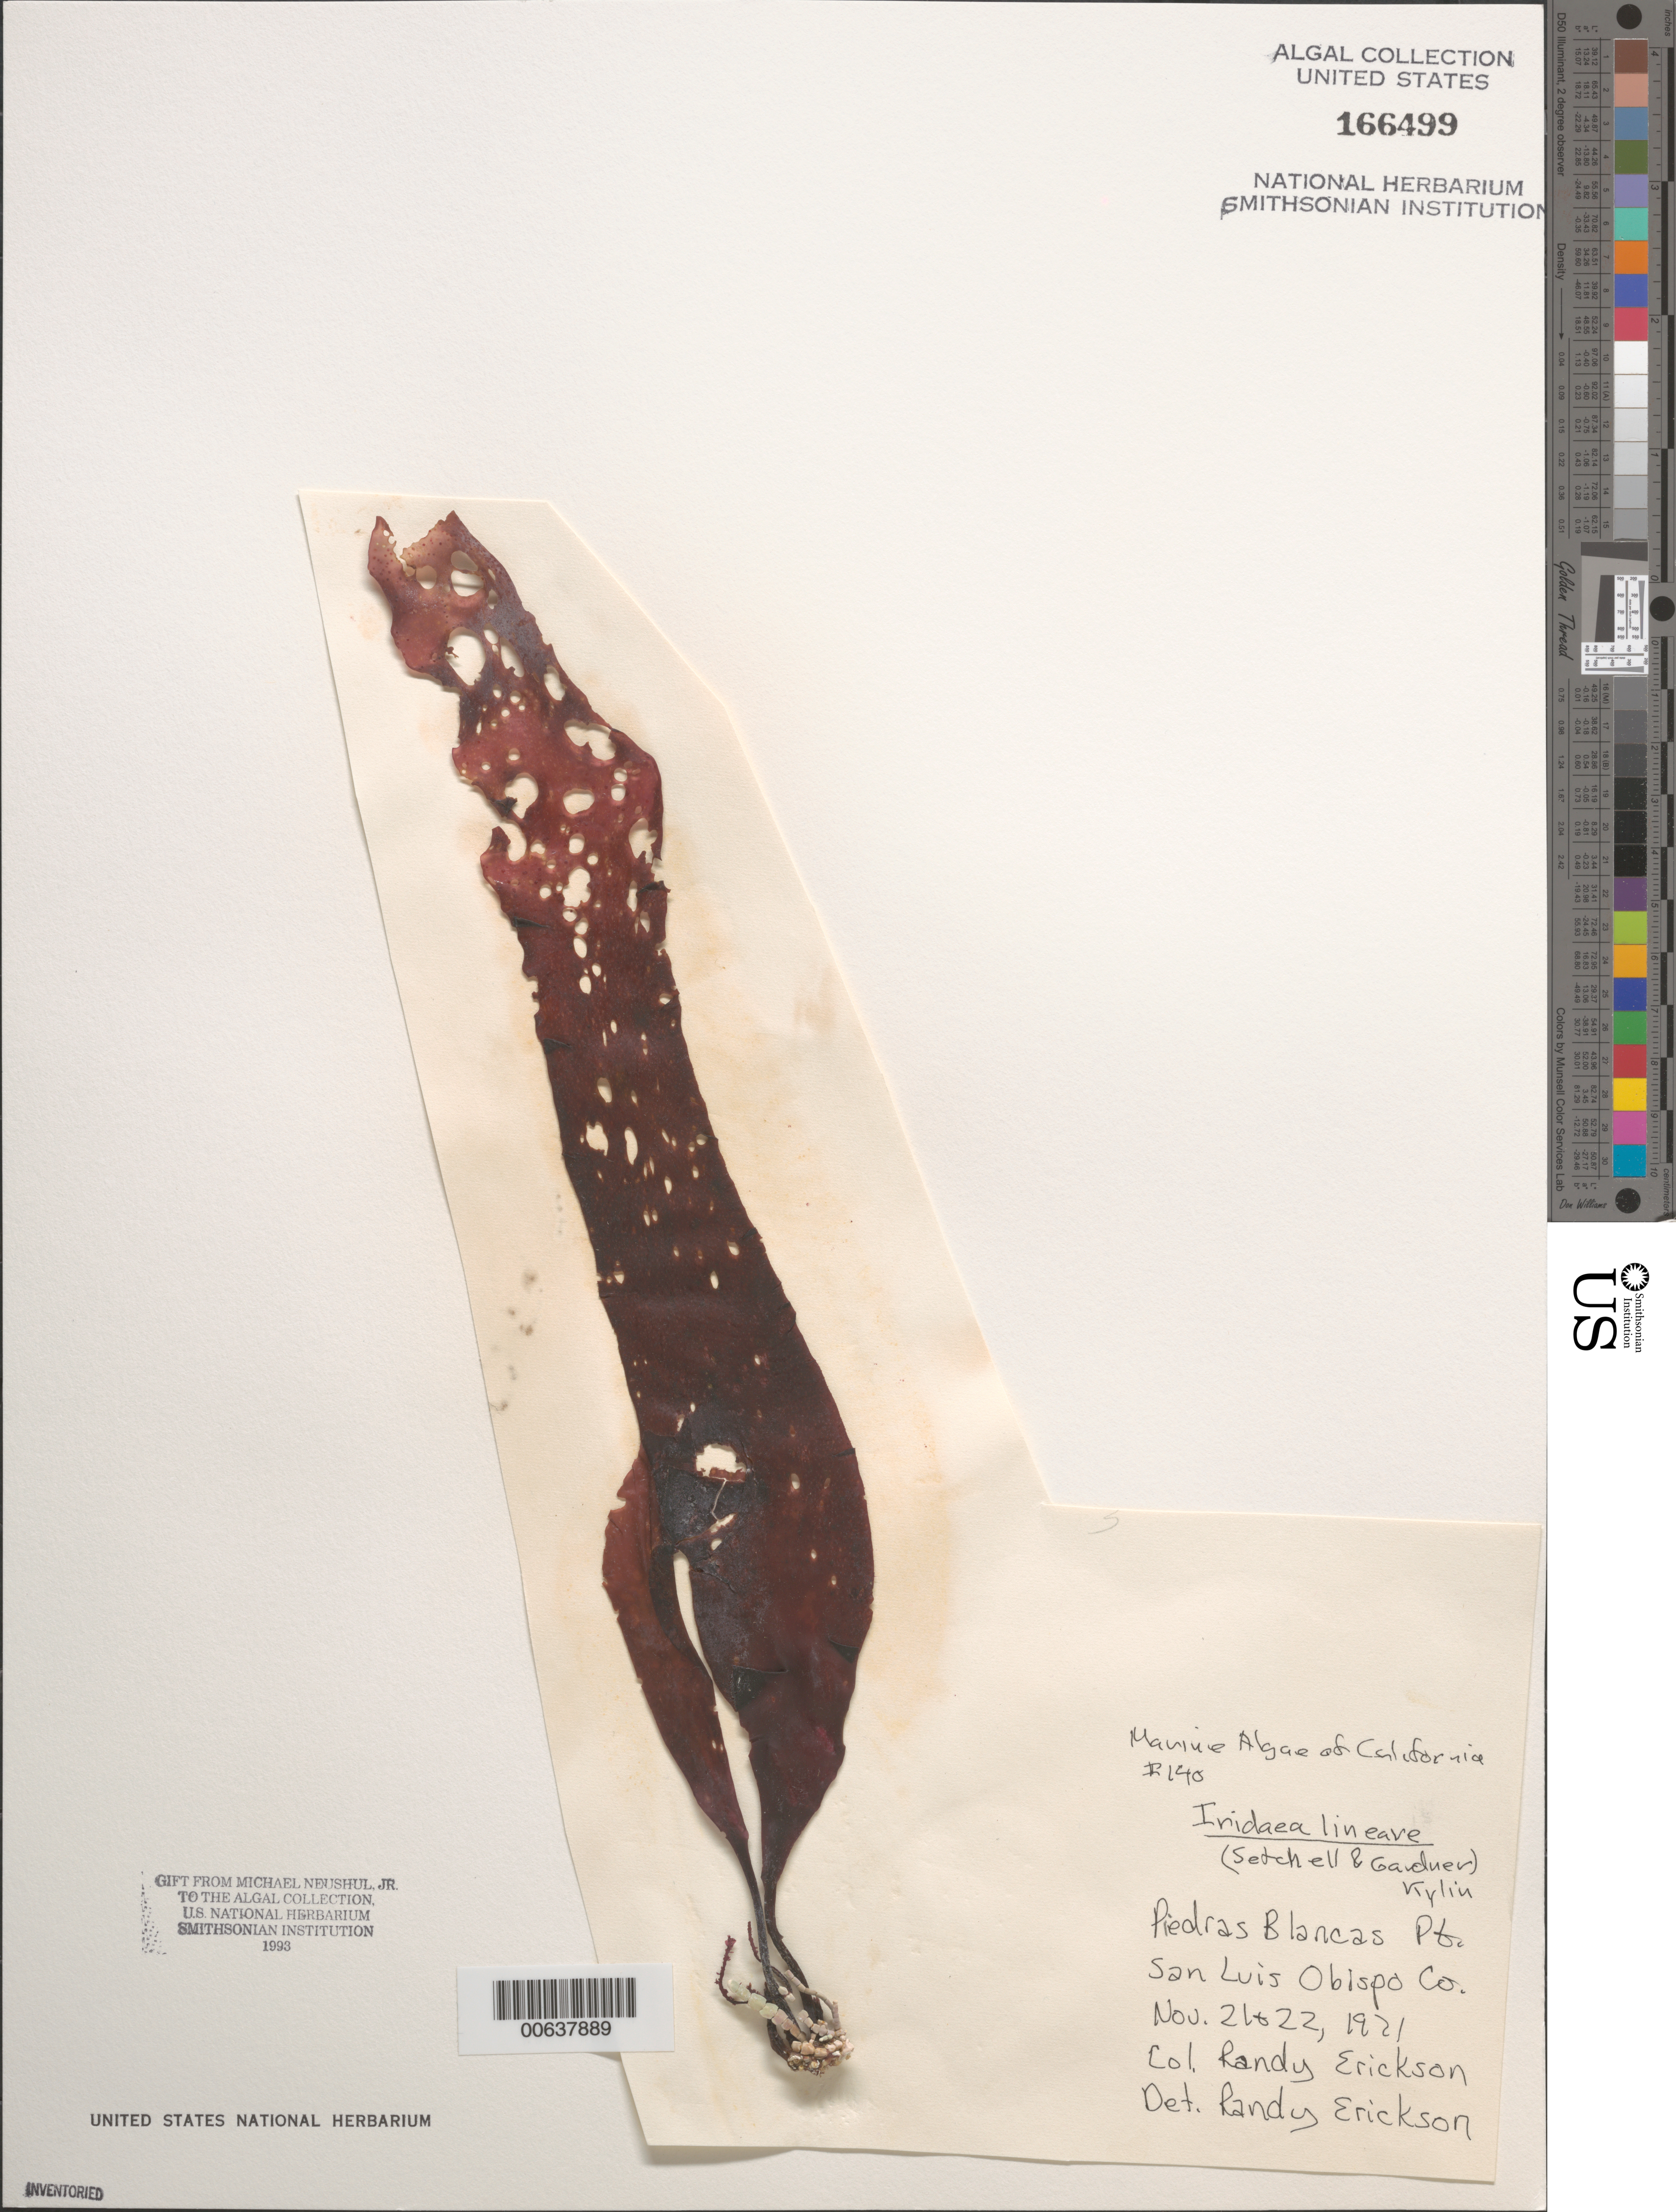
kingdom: Plantae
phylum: Rhodophyta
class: Florideophyceae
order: Gigartinales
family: Gigartinaceae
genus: Mazzaella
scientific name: Mazzaella linearis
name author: (Setchell & N.L. Gardner) Fredericq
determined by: Algae name updating Project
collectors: R. Erickson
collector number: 140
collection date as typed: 21 Nov 1971 and 22 Nov 1971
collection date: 1971-11-21,1971-11-22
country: United States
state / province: California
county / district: San Luis Obispo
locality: Piedras Blancas Point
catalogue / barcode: US 166499